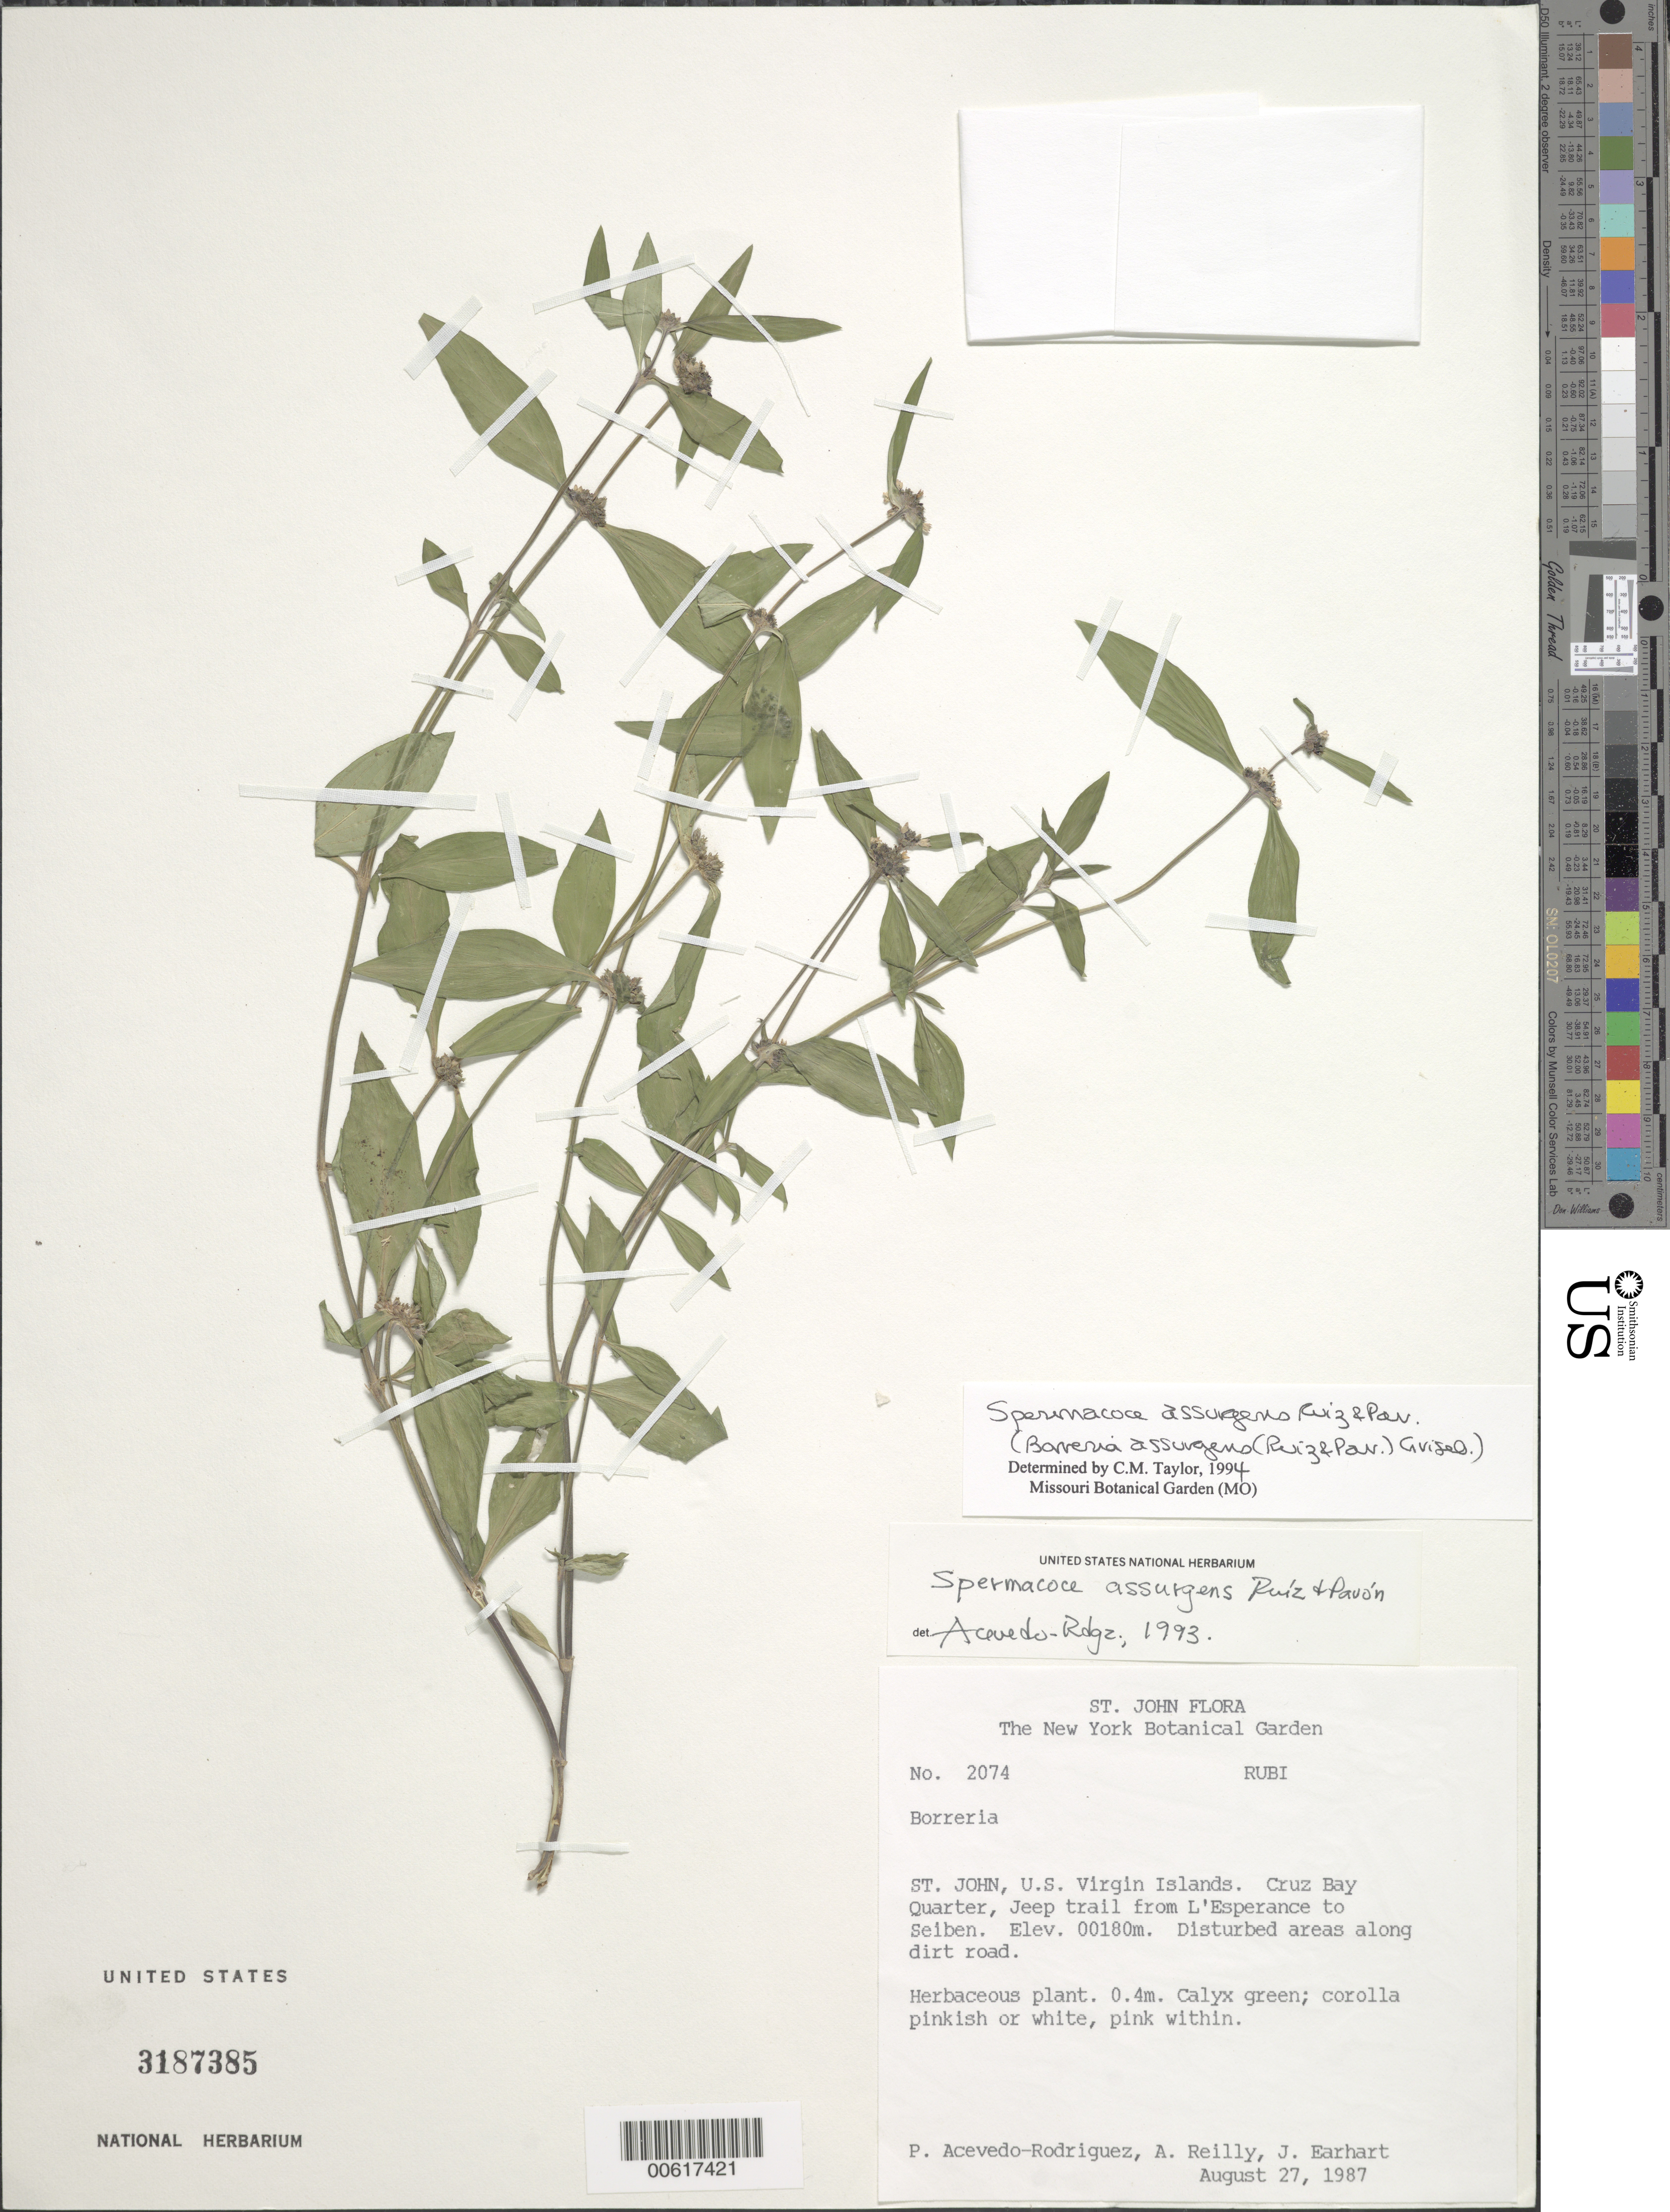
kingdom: Plantae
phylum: Tracheophyta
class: Magnoliopsida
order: Gentianales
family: Rubiaceae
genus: Spermacoce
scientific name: Spermacoce assurgens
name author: Ruiz & Pav.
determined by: Taylor, Charlotte M.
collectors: P. Acevedo-Rodr., A. Reilly & J. Earhart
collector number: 2074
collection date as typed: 27 Aug 1987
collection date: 1987-08-27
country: U.S. Virgin Islands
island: St. John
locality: Cruz Bay Quarter; Jeep trail from L'Esperance to Seiben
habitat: Disturbed areas along dirt road.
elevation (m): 180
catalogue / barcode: US 3187385